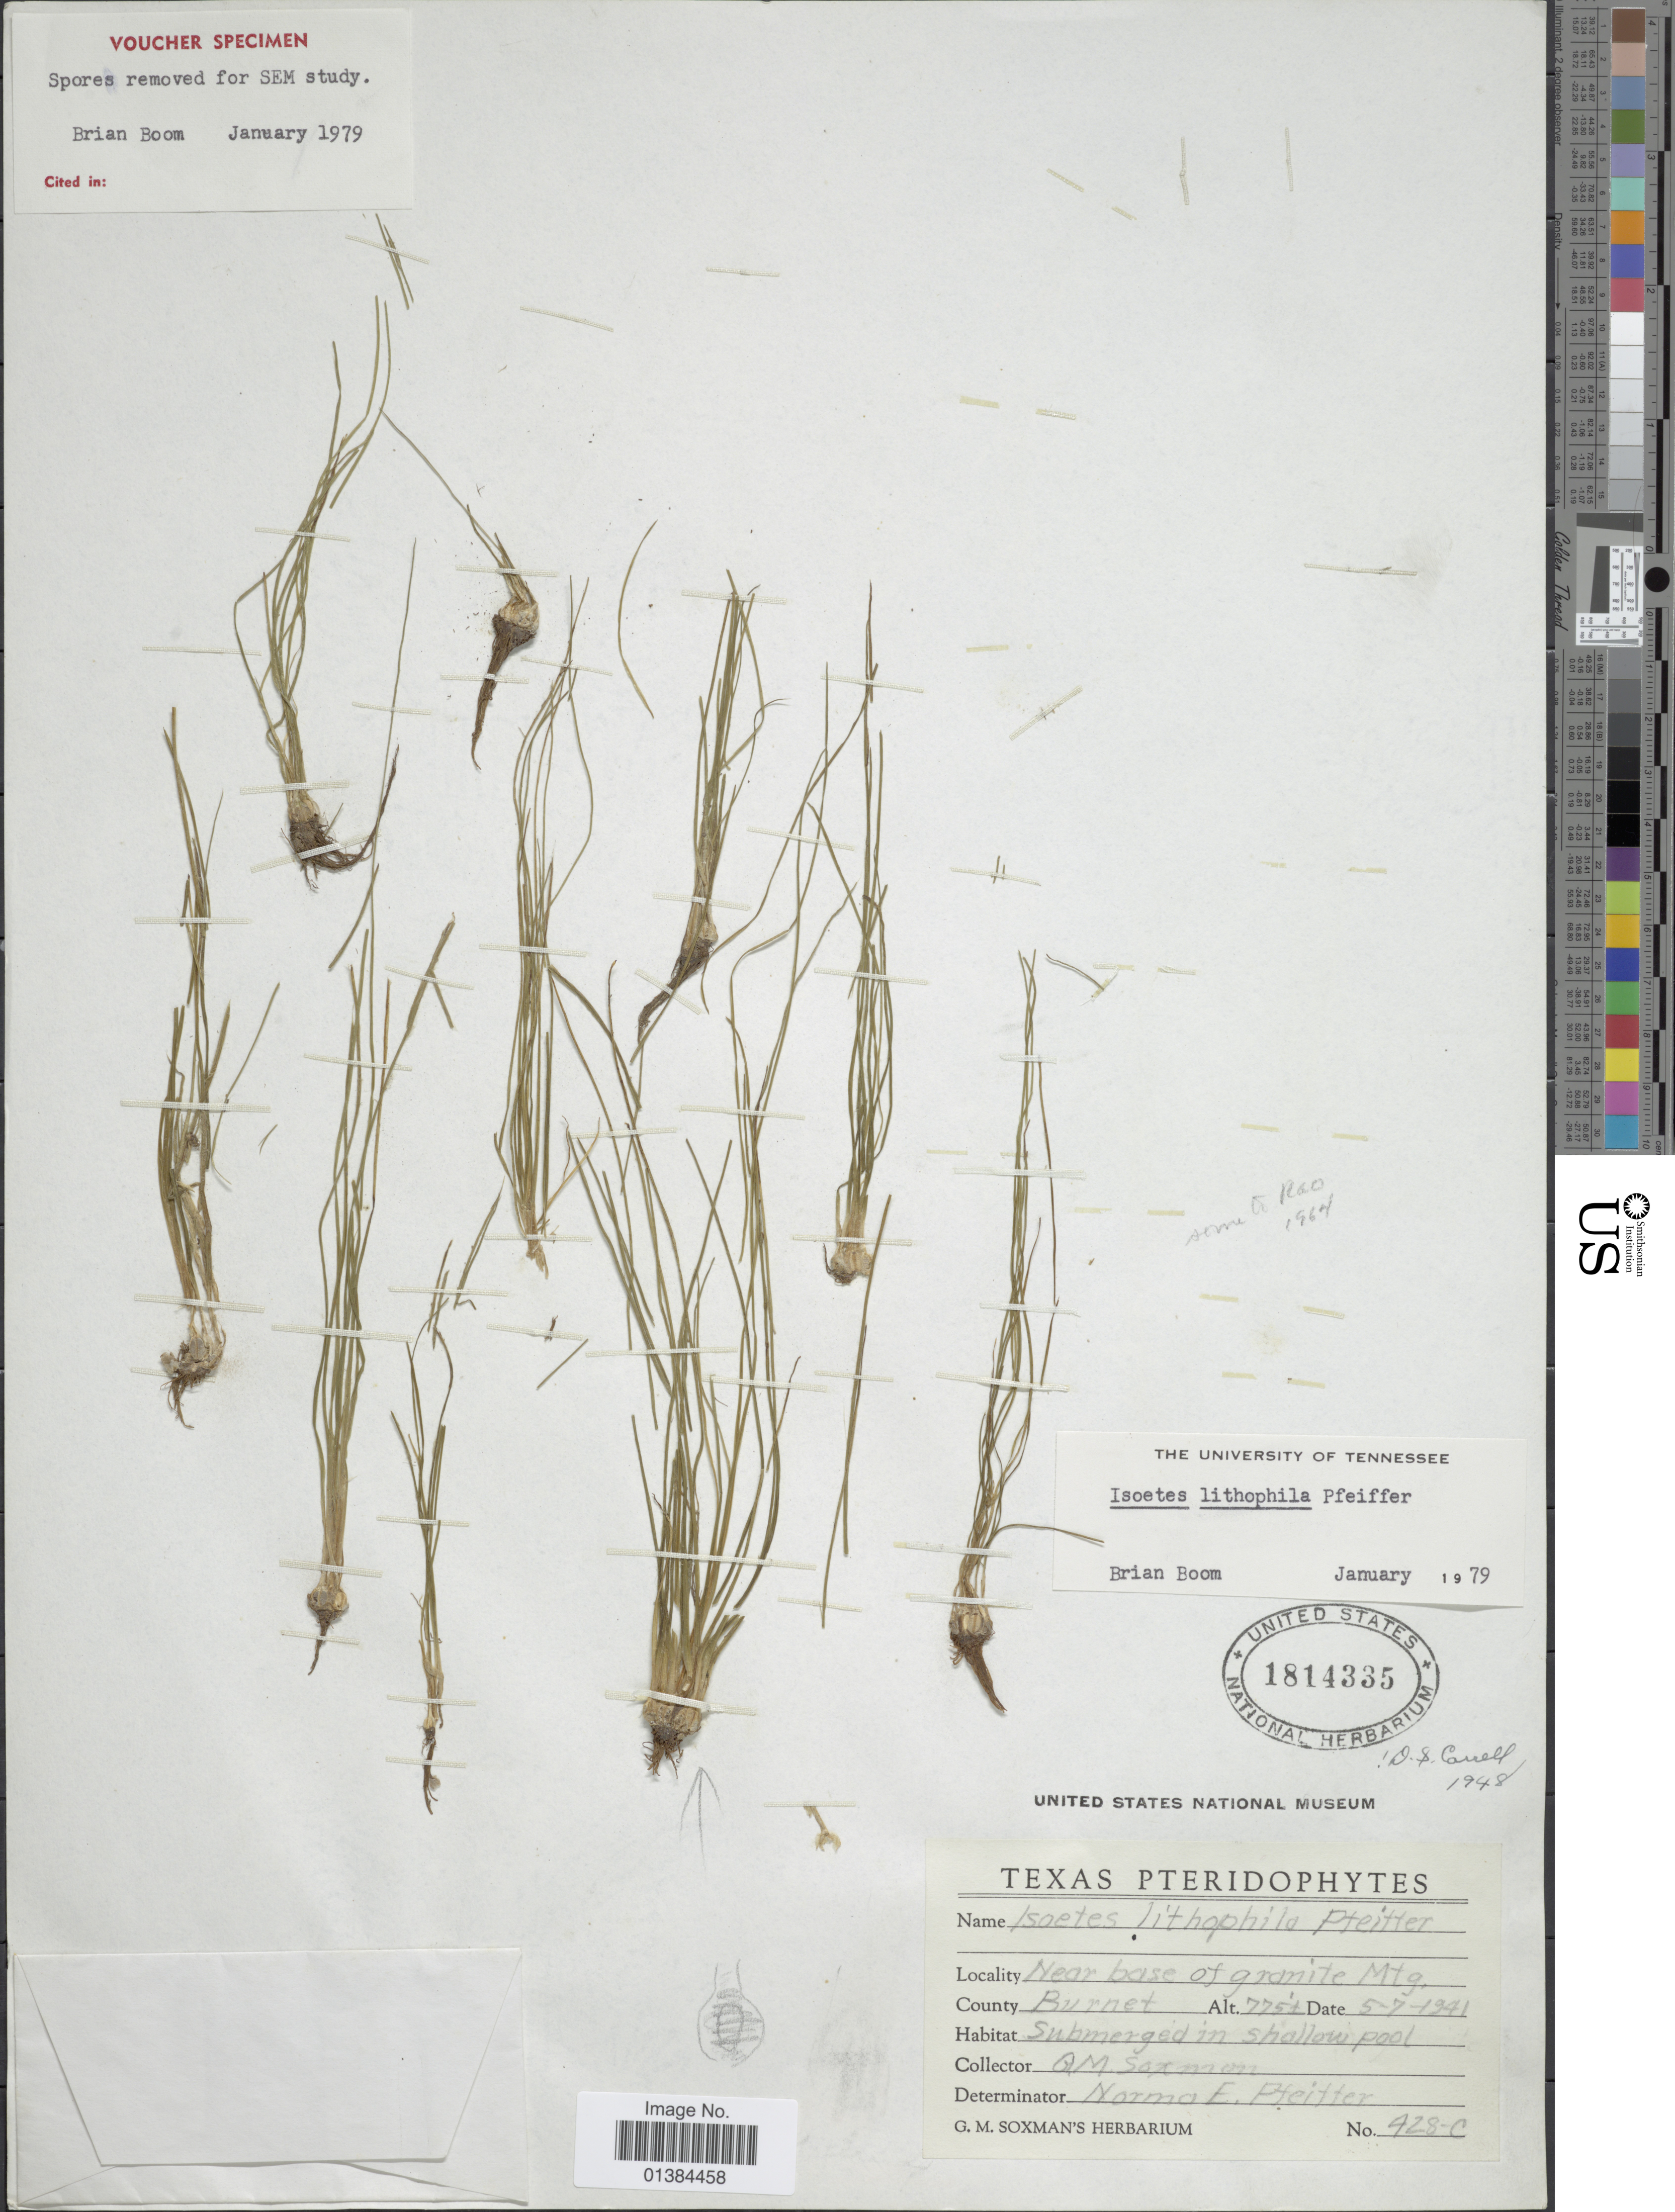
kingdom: Plantae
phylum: Tracheophyta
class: Lycopodiopsida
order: Isoetales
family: Isoetaceae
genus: Isoetes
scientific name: Isoetes lithophila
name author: N. Pfeiff.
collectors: G. Soxman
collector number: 428-C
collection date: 1941-07-05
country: United States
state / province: Texas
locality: Near base of granite Mtg. County Burnet.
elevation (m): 236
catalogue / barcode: US 1814335